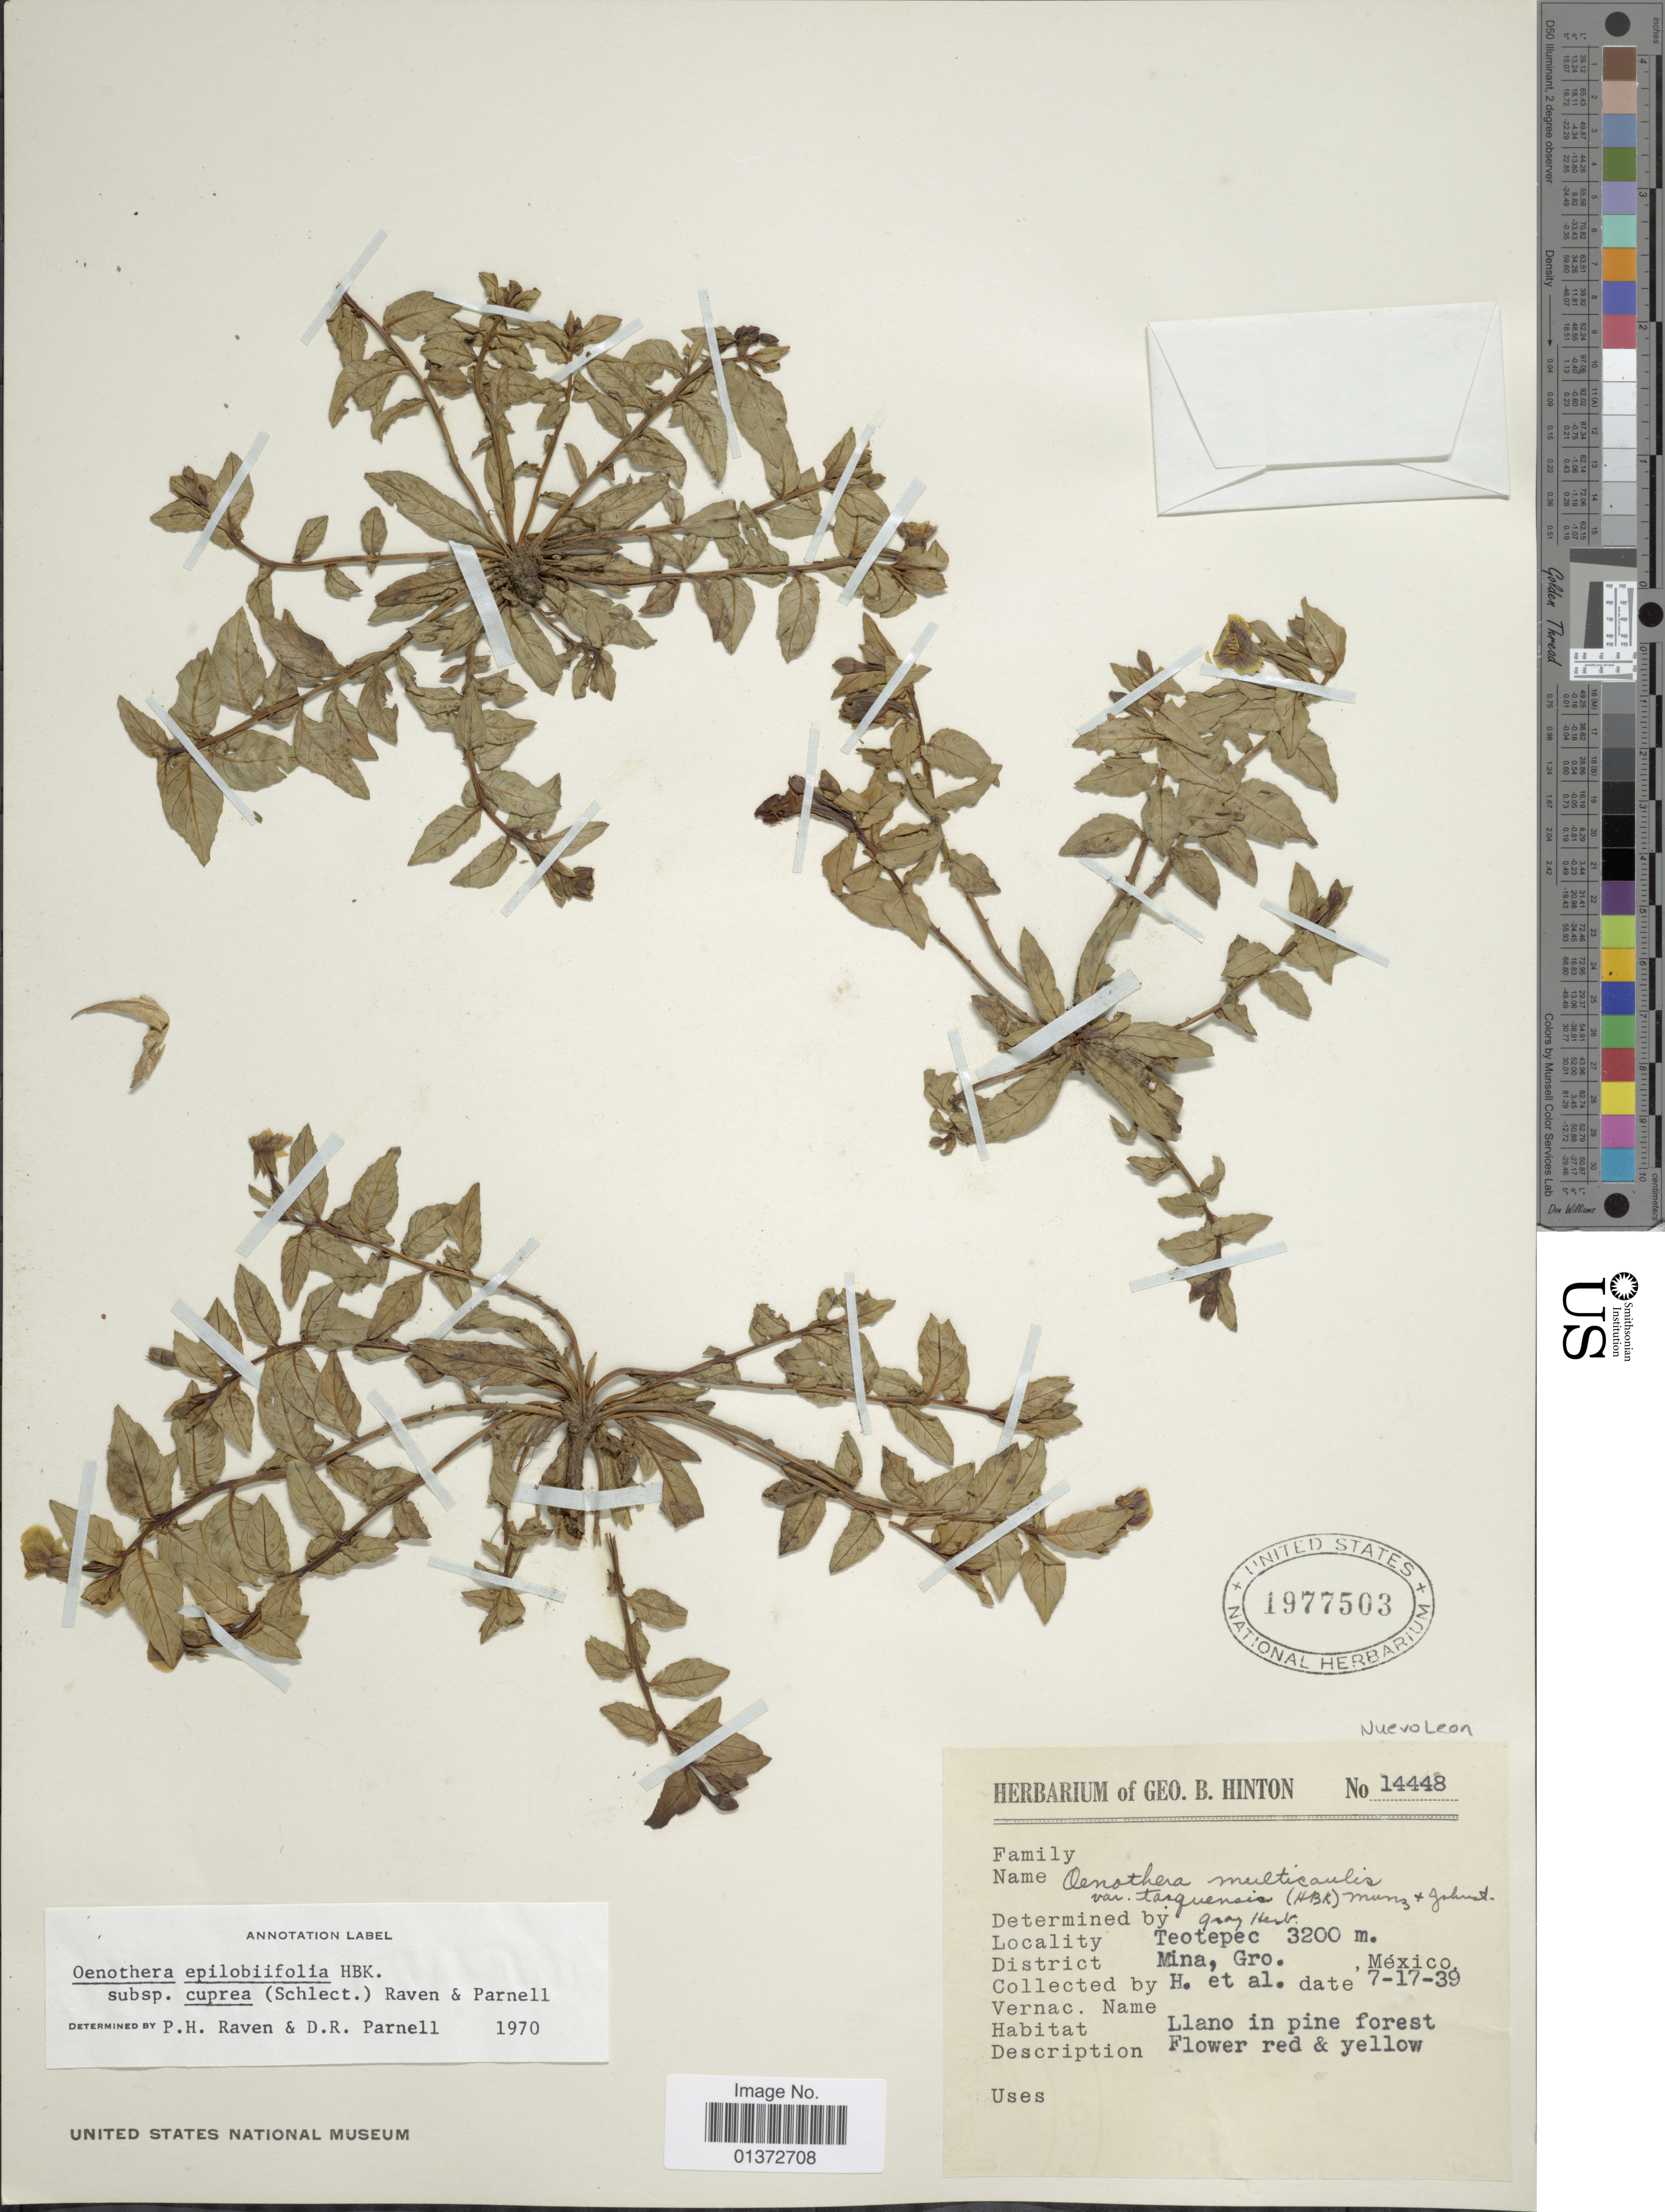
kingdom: Plantae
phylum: Tracheophyta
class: Magnoliopsida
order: Myrtales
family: Onagraceae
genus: Oenothera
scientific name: Oenothera epilobiifolia subsp. cuprea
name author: (Schltdl.) P.H. Raven & D.R. Parn.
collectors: G. B. Hinton & et al.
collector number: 14448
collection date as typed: Transcribed d/m/y: 17/7/39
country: Mexico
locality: Teotepec, Mina, Gro.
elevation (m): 3200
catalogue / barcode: US 1977503